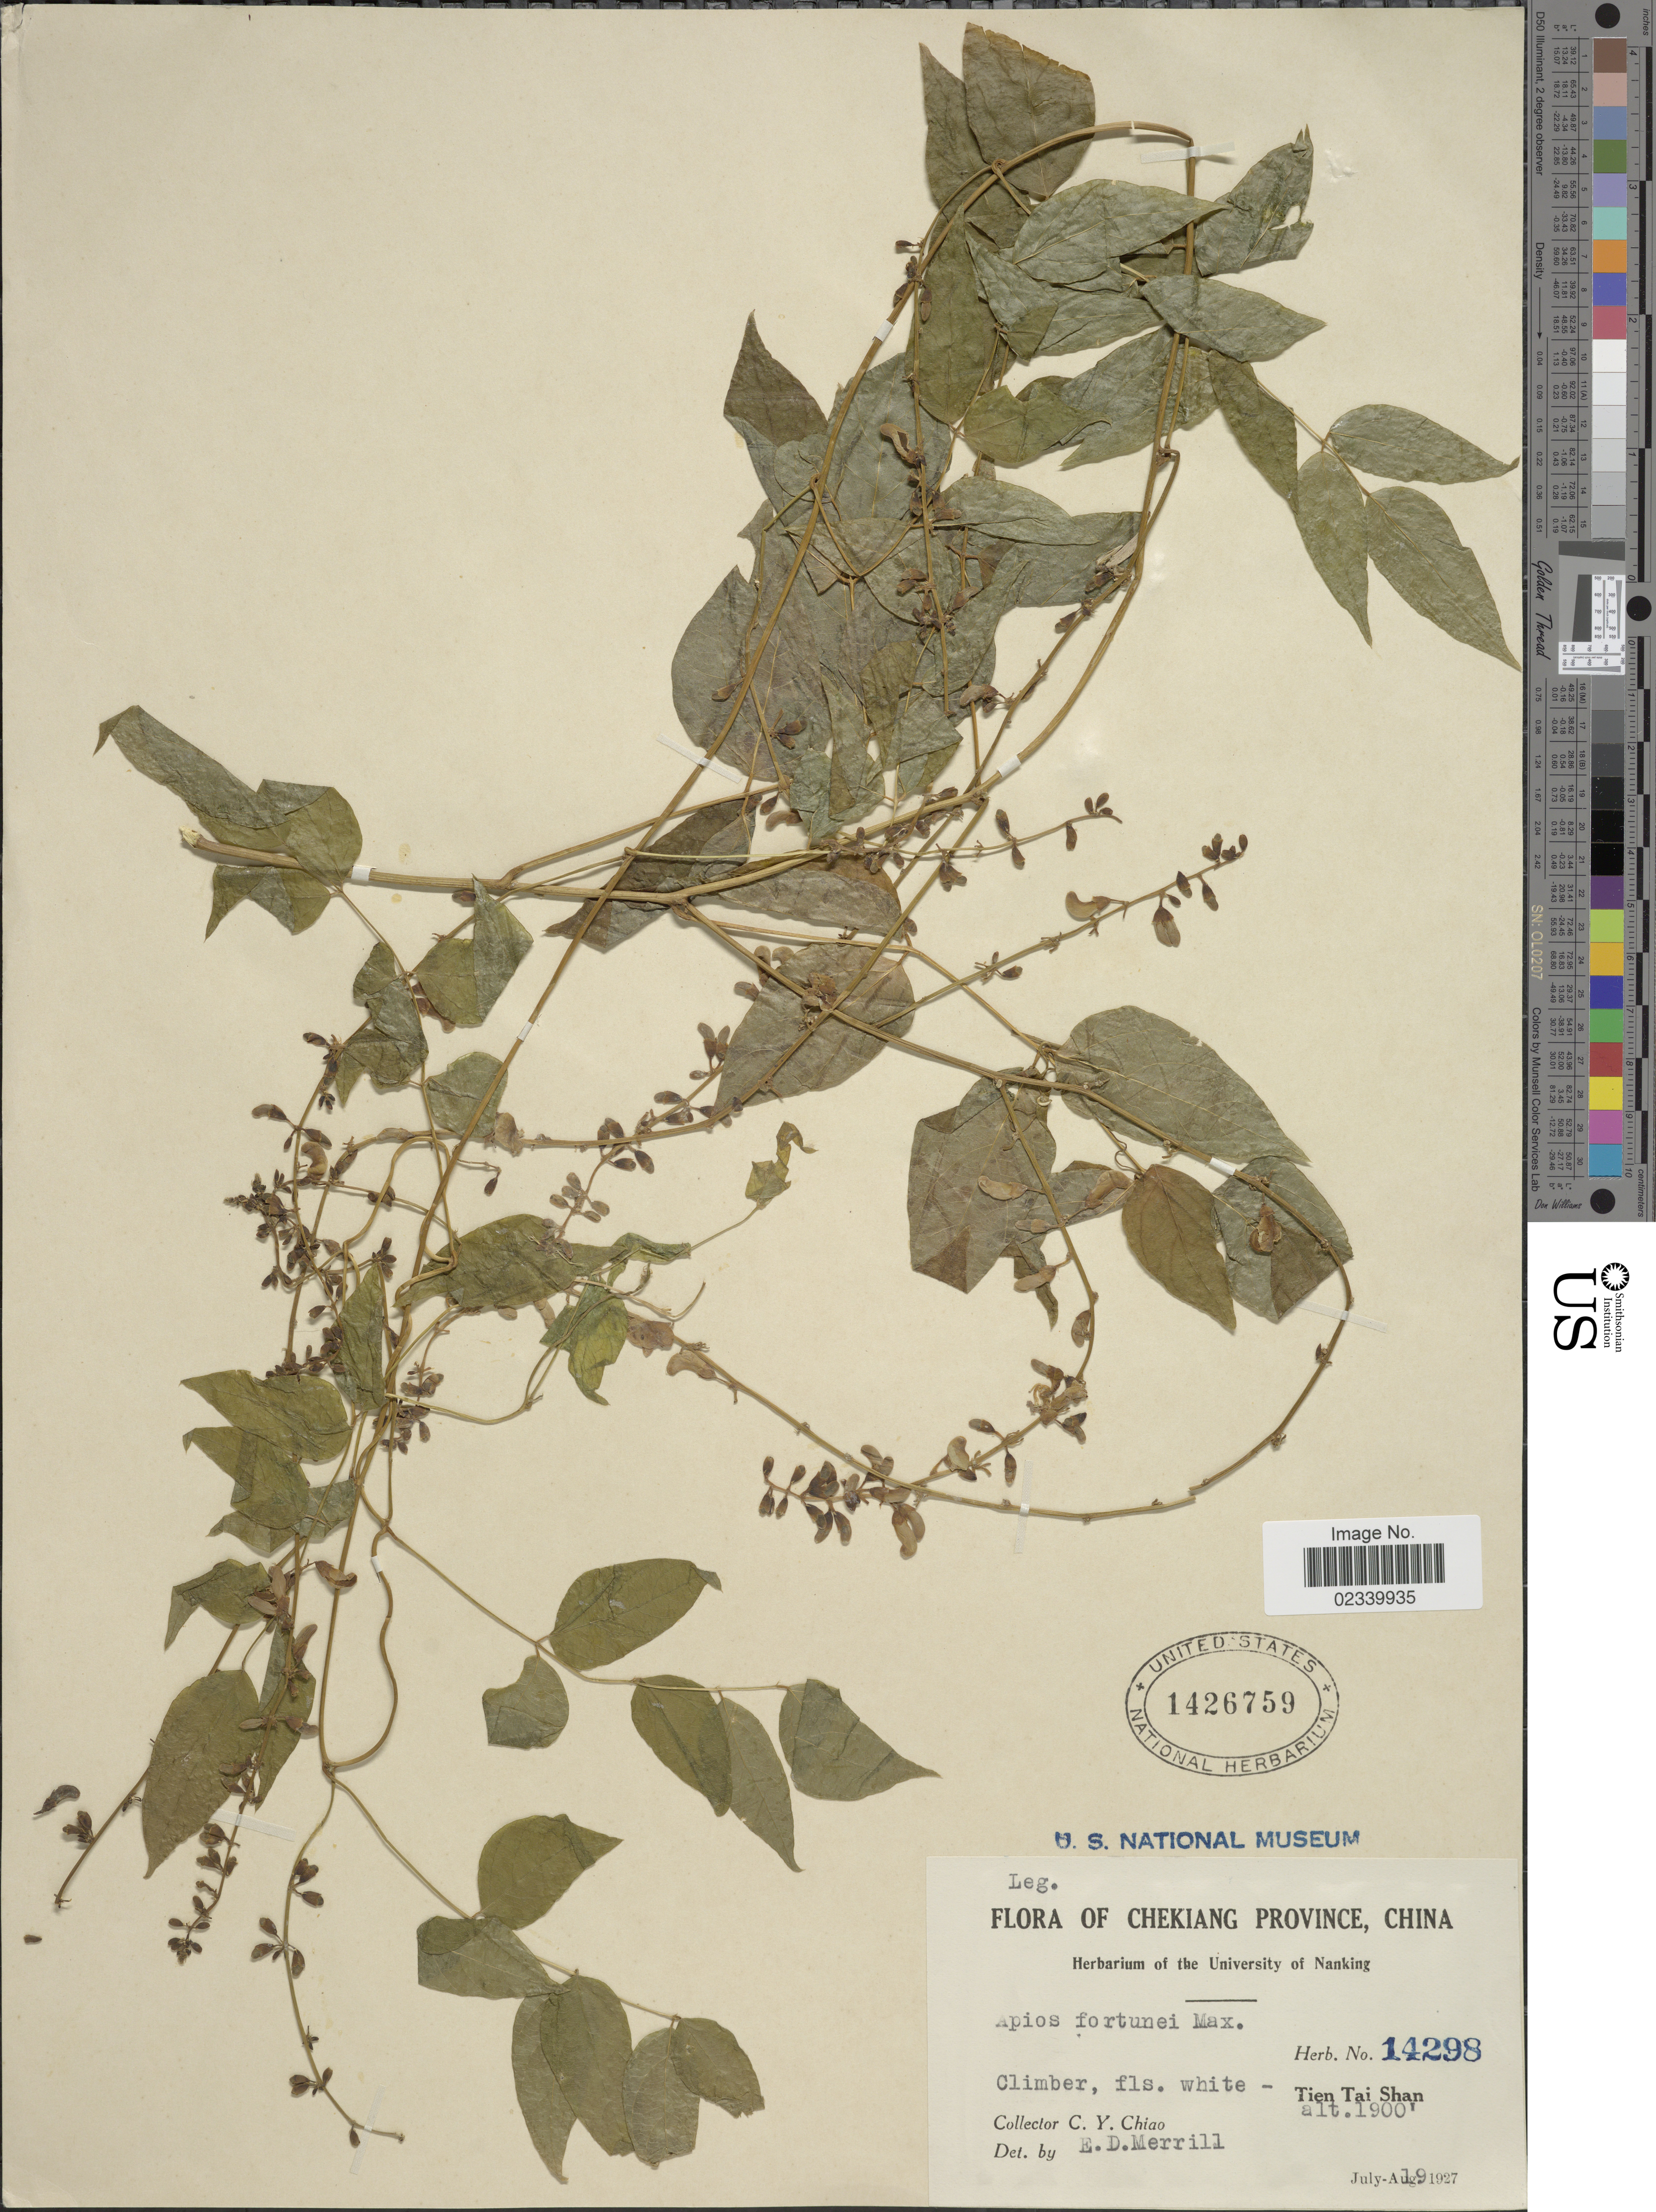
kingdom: Plantae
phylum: Tracheophyta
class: Magnoliopsida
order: Fabales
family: Fabaceae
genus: Apios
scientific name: Apios fortunei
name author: Maxim.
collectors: C. Y. Chiao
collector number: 14298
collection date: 1927-07-19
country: China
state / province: Zhejiang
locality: Chekiang Province, Tien Tai Shan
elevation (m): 579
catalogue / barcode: US 1426759